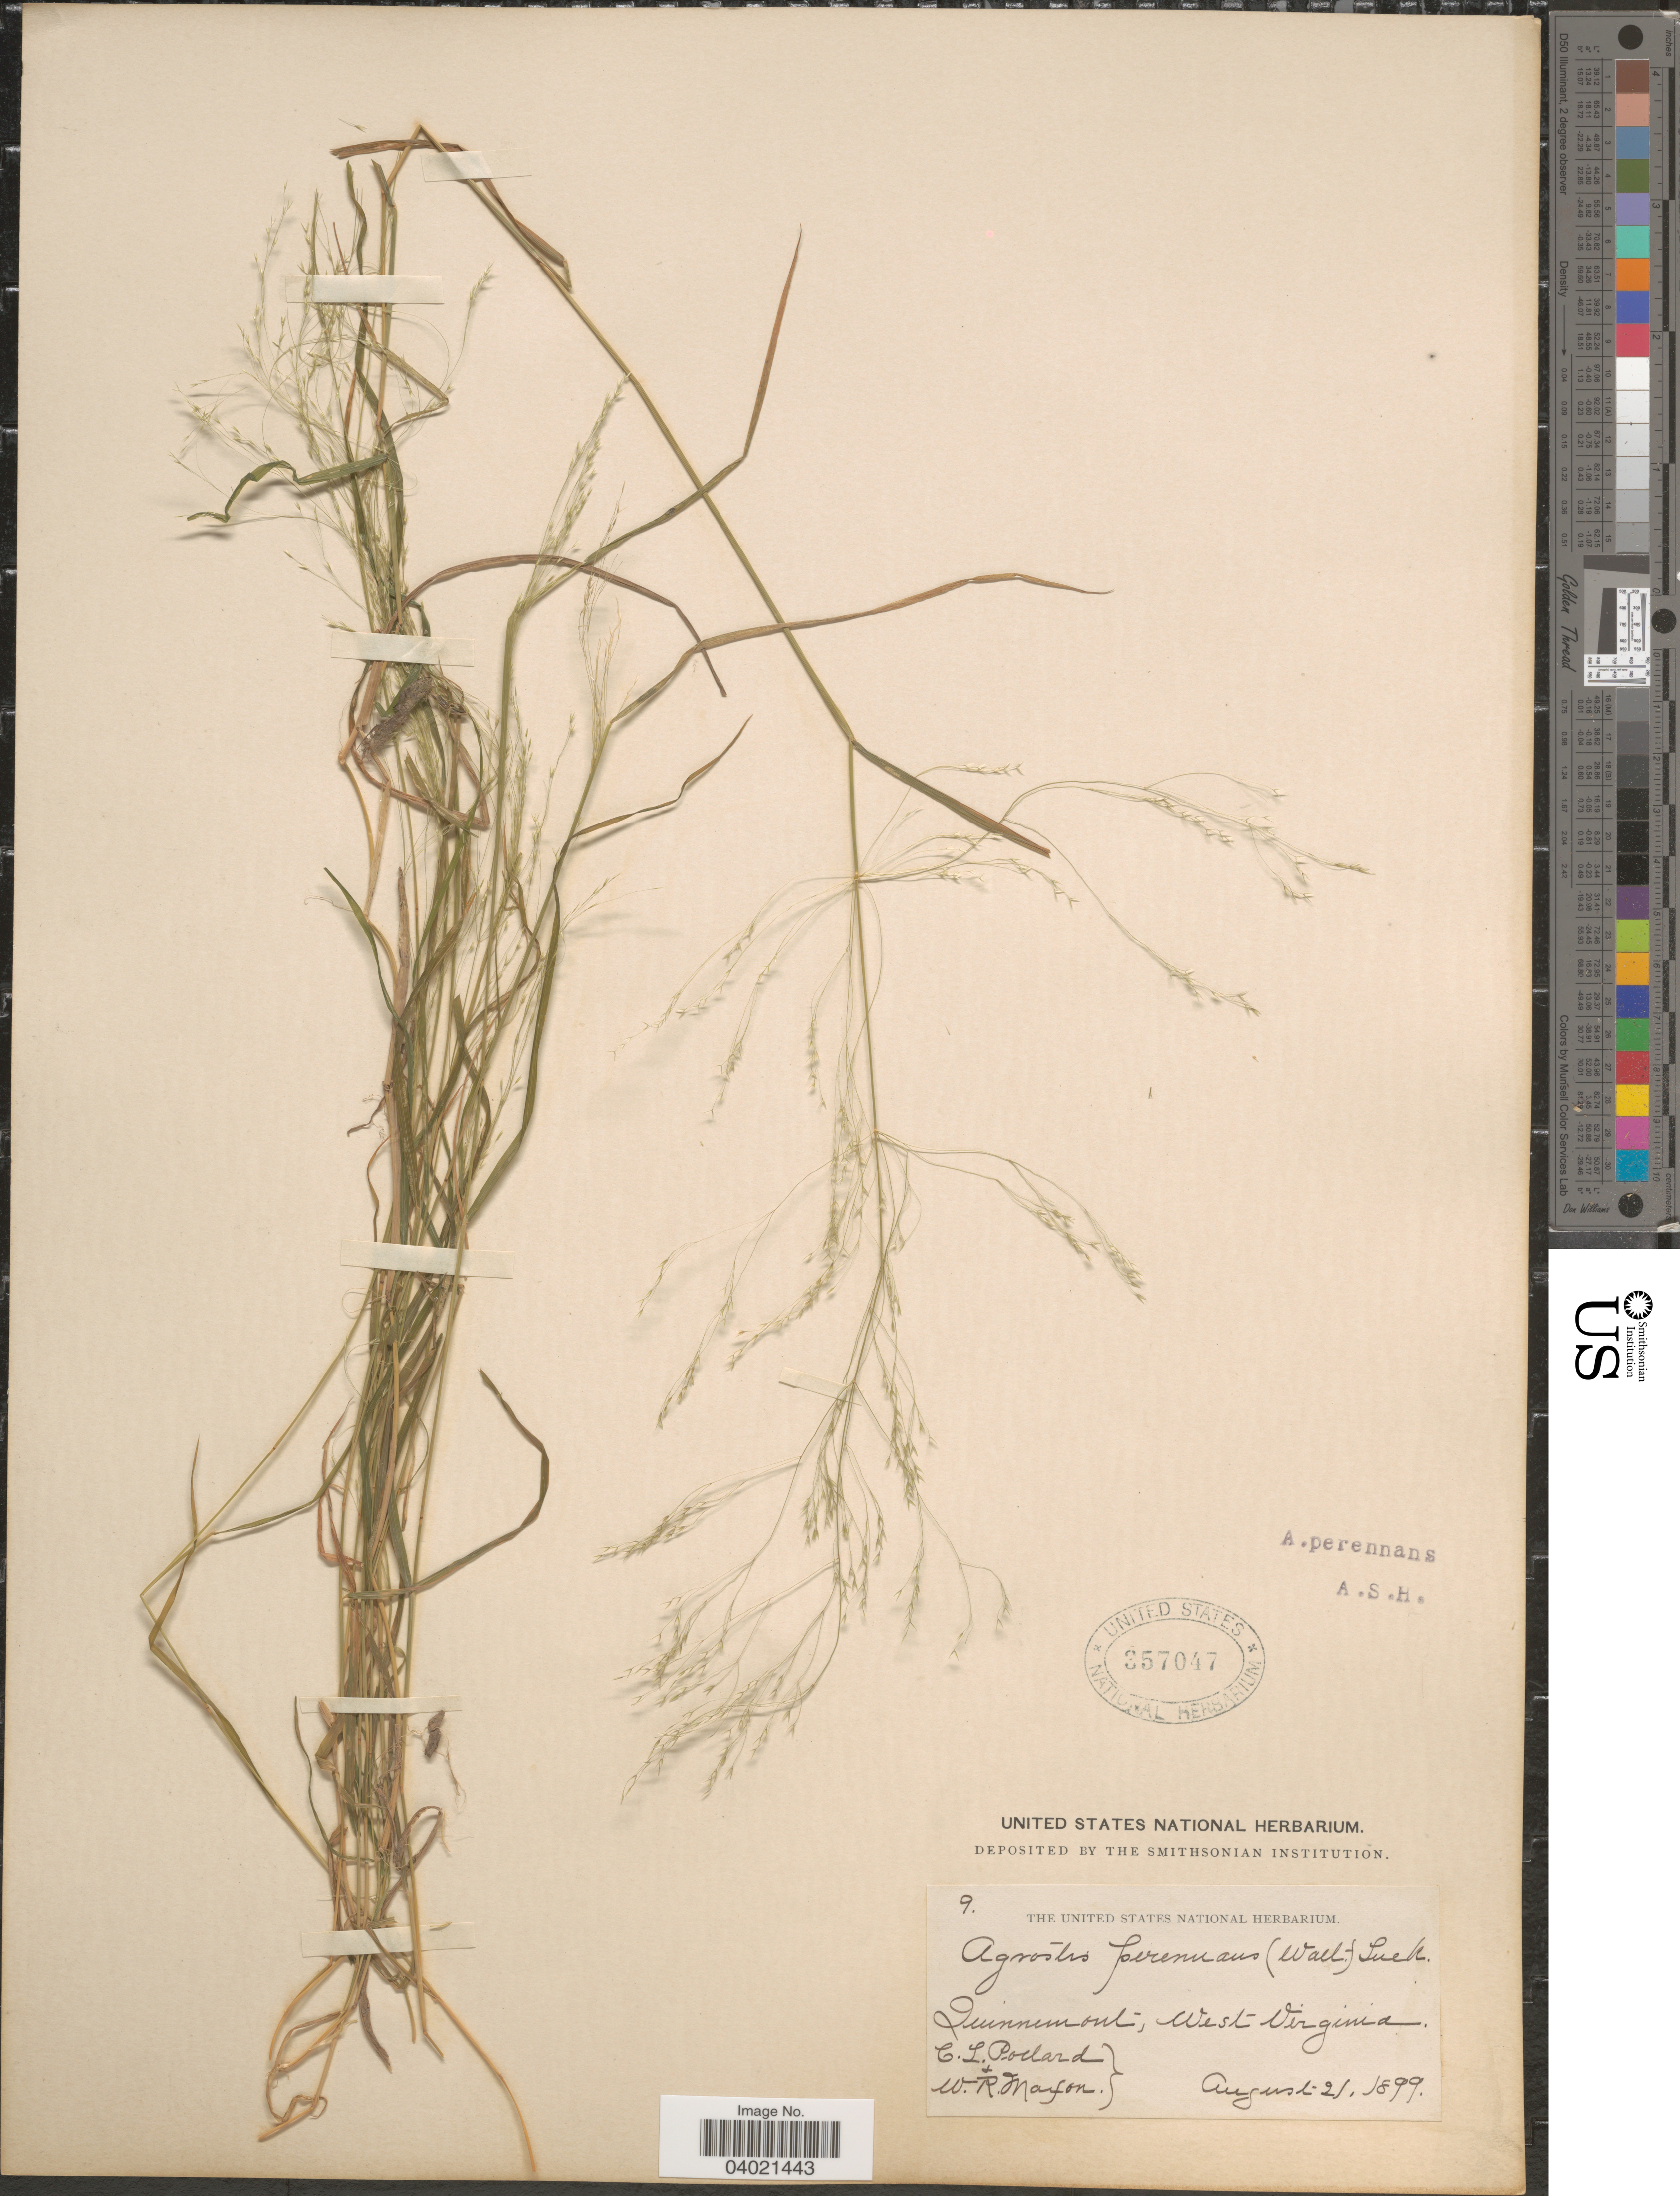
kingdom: Plantae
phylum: Tracheophyta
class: Liliopsida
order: Poales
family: Poaceae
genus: Agrostis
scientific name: Agrostis perennans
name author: (Walter) Tuck.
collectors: C. L. Pollard & W. R. Maxon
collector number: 9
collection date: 1899-08-21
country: United States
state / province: West Virginia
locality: Quinnimont.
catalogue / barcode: US 357047